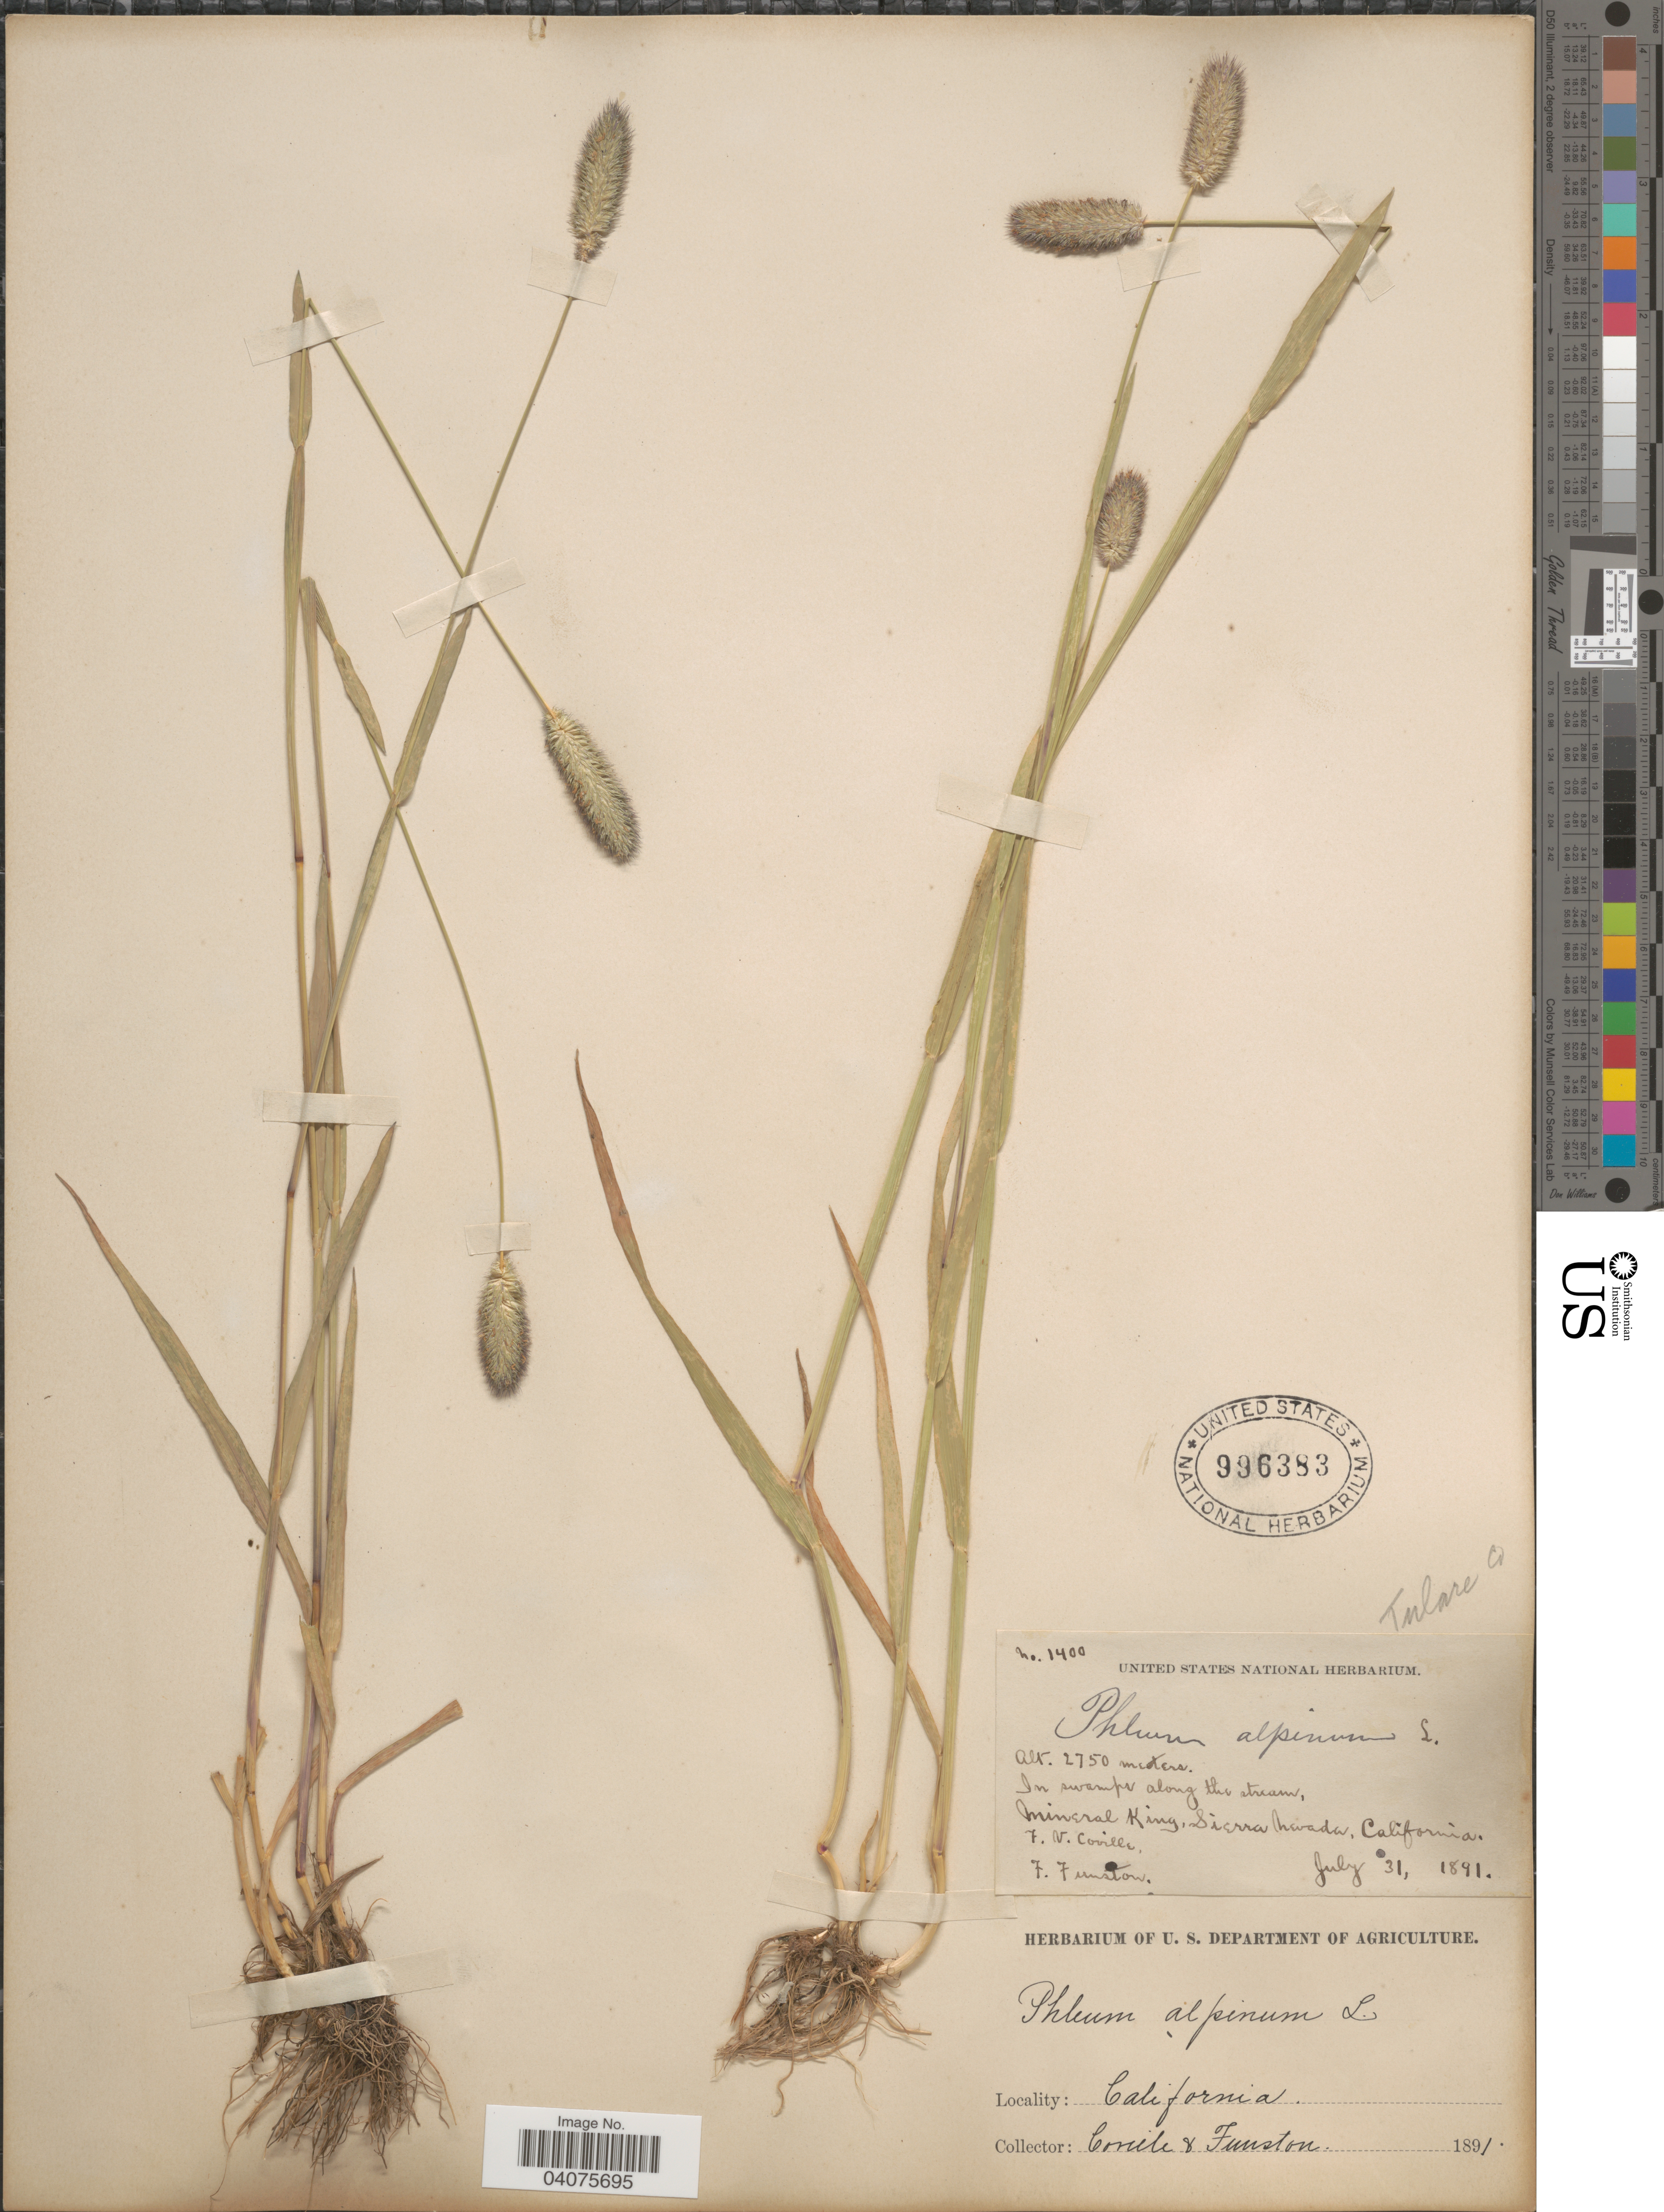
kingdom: Plantae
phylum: Tracheophyta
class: Liliopsida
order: Poales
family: Poaceae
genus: Phleum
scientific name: Phleum alpinum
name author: L.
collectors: F. V. Coville & F. Funston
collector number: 1400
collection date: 1891-07-31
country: United States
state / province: California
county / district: Tulare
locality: Tulare Co. Mineral King, Sierra Nevada.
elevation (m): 2750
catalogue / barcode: US 996383